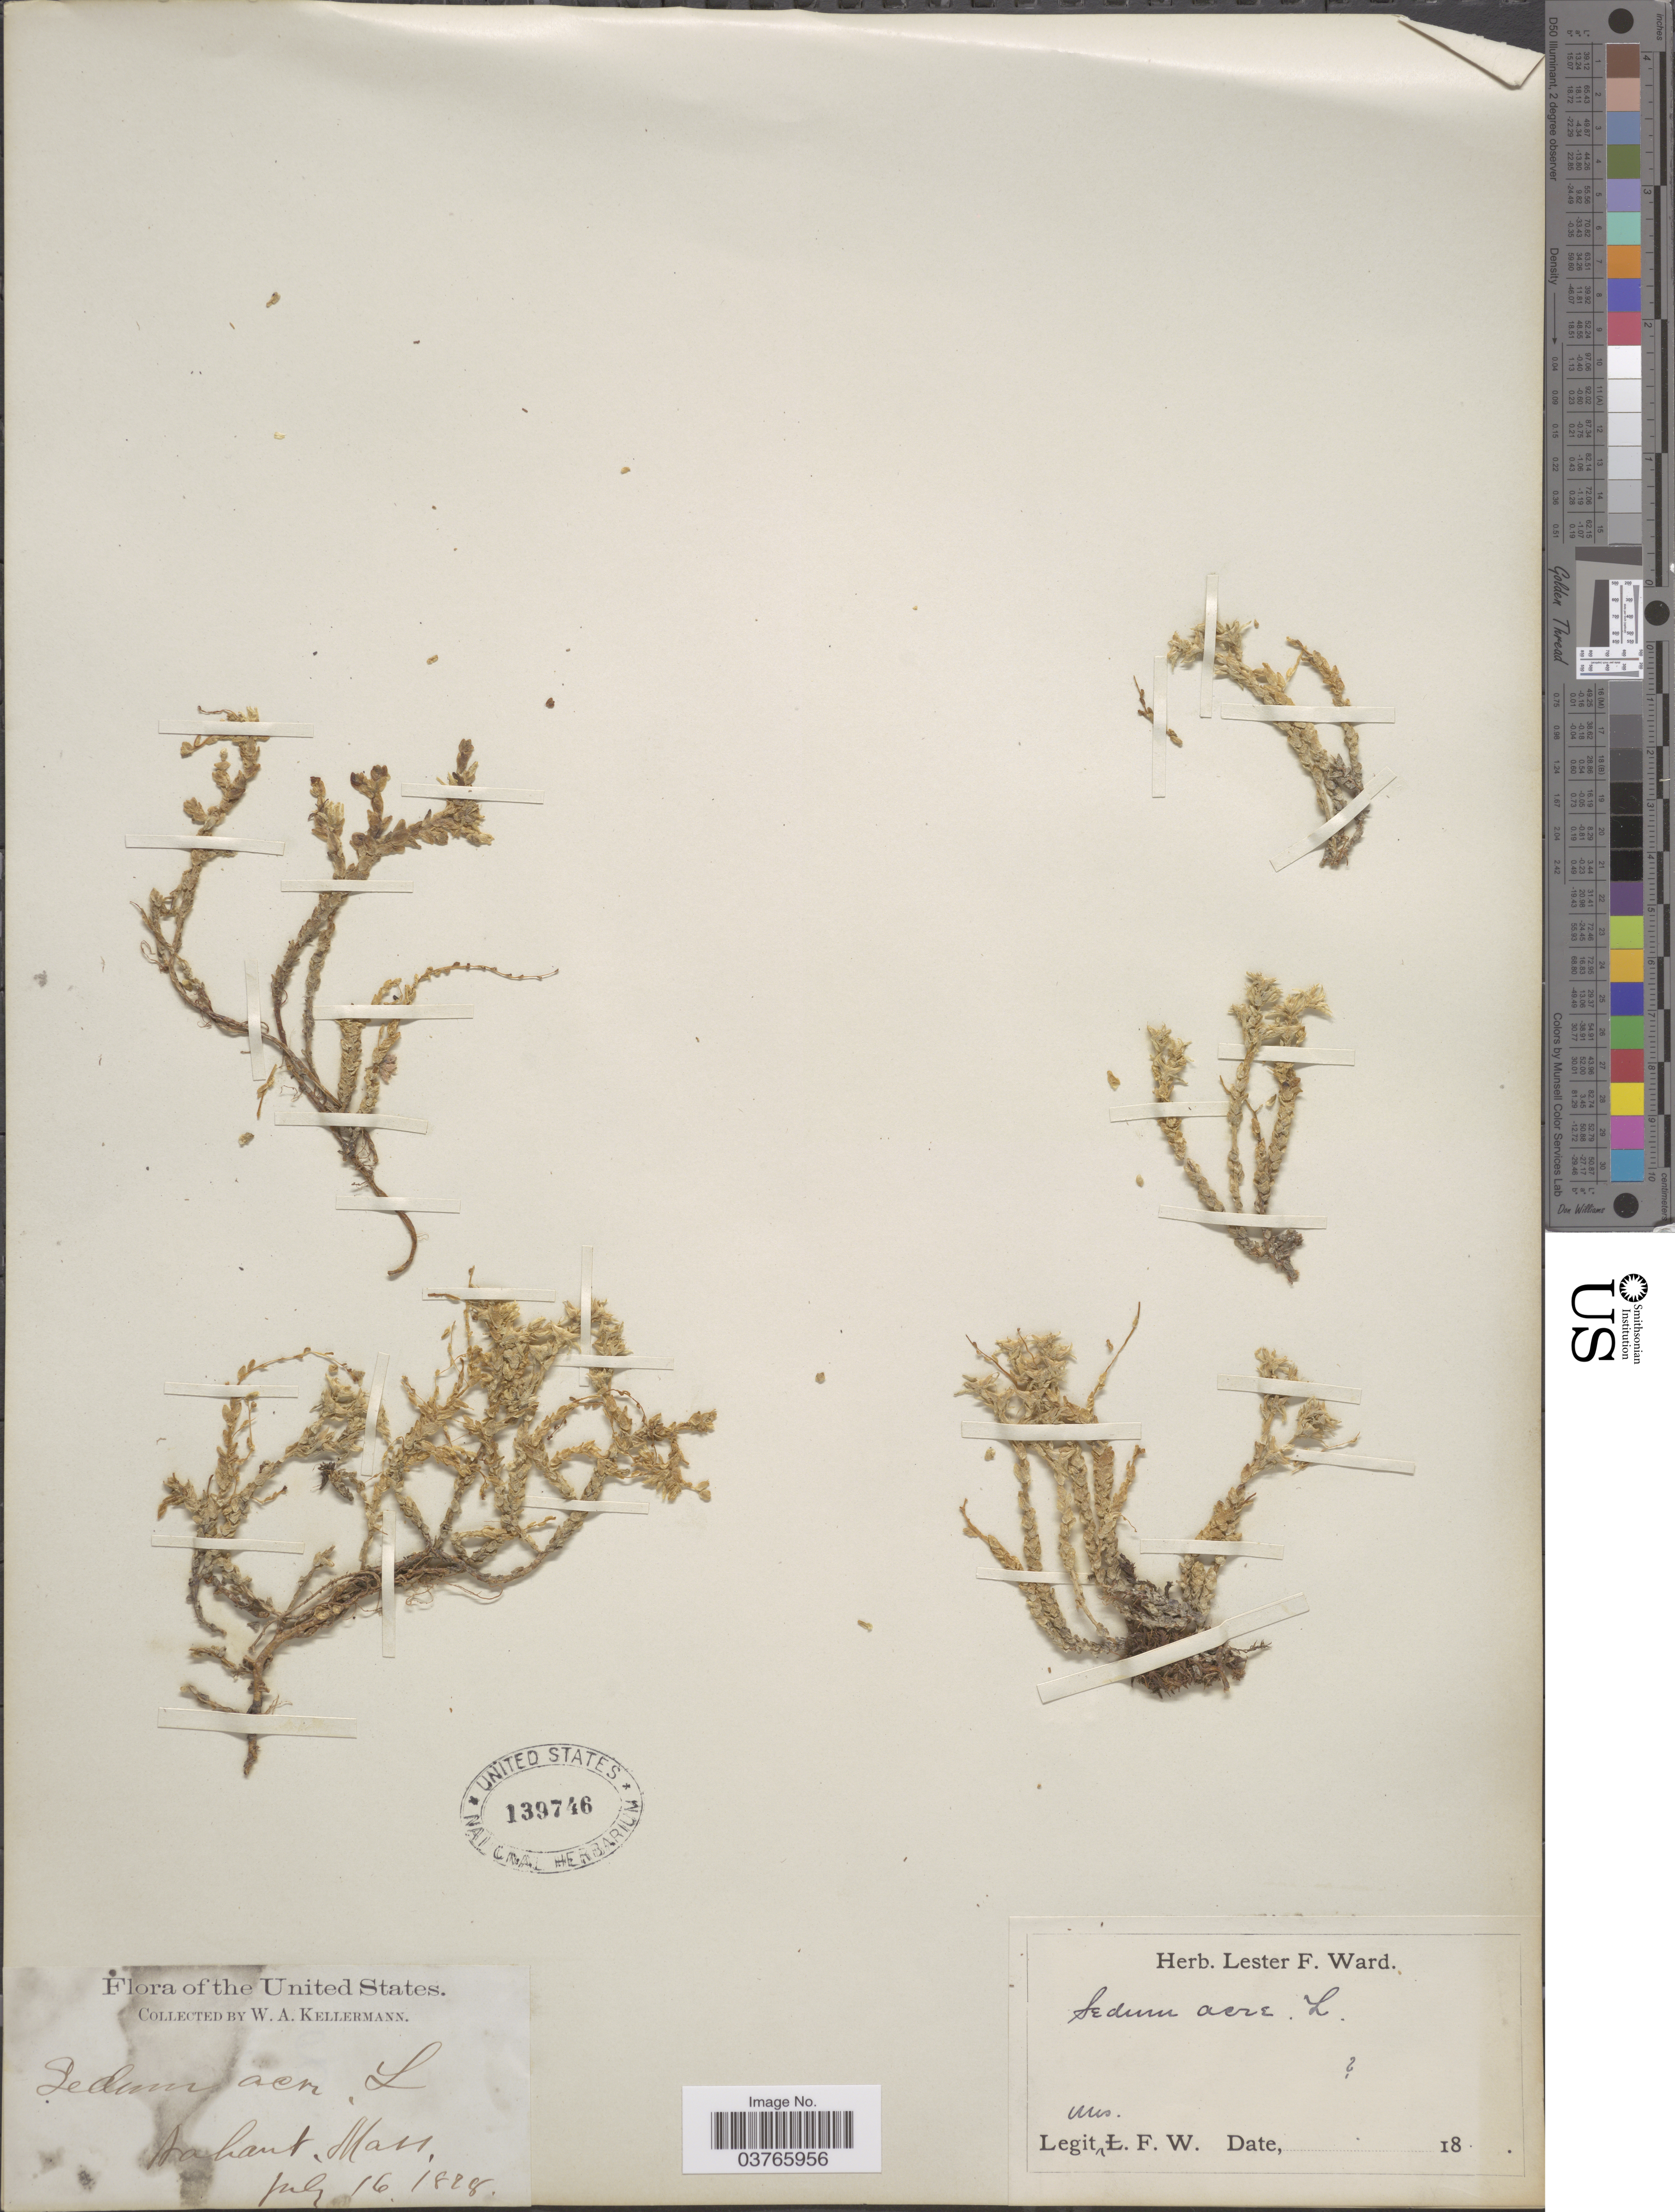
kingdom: Plantae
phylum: Tracheophyta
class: Magnoliopsida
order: Saxifragales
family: Crassulaceae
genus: Sedum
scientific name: Sedum acre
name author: L.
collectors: W. Kellerman & Mrs. L. F. Ward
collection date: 1828-07-16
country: United States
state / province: Massachusetts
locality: Nahant.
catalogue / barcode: US 139746